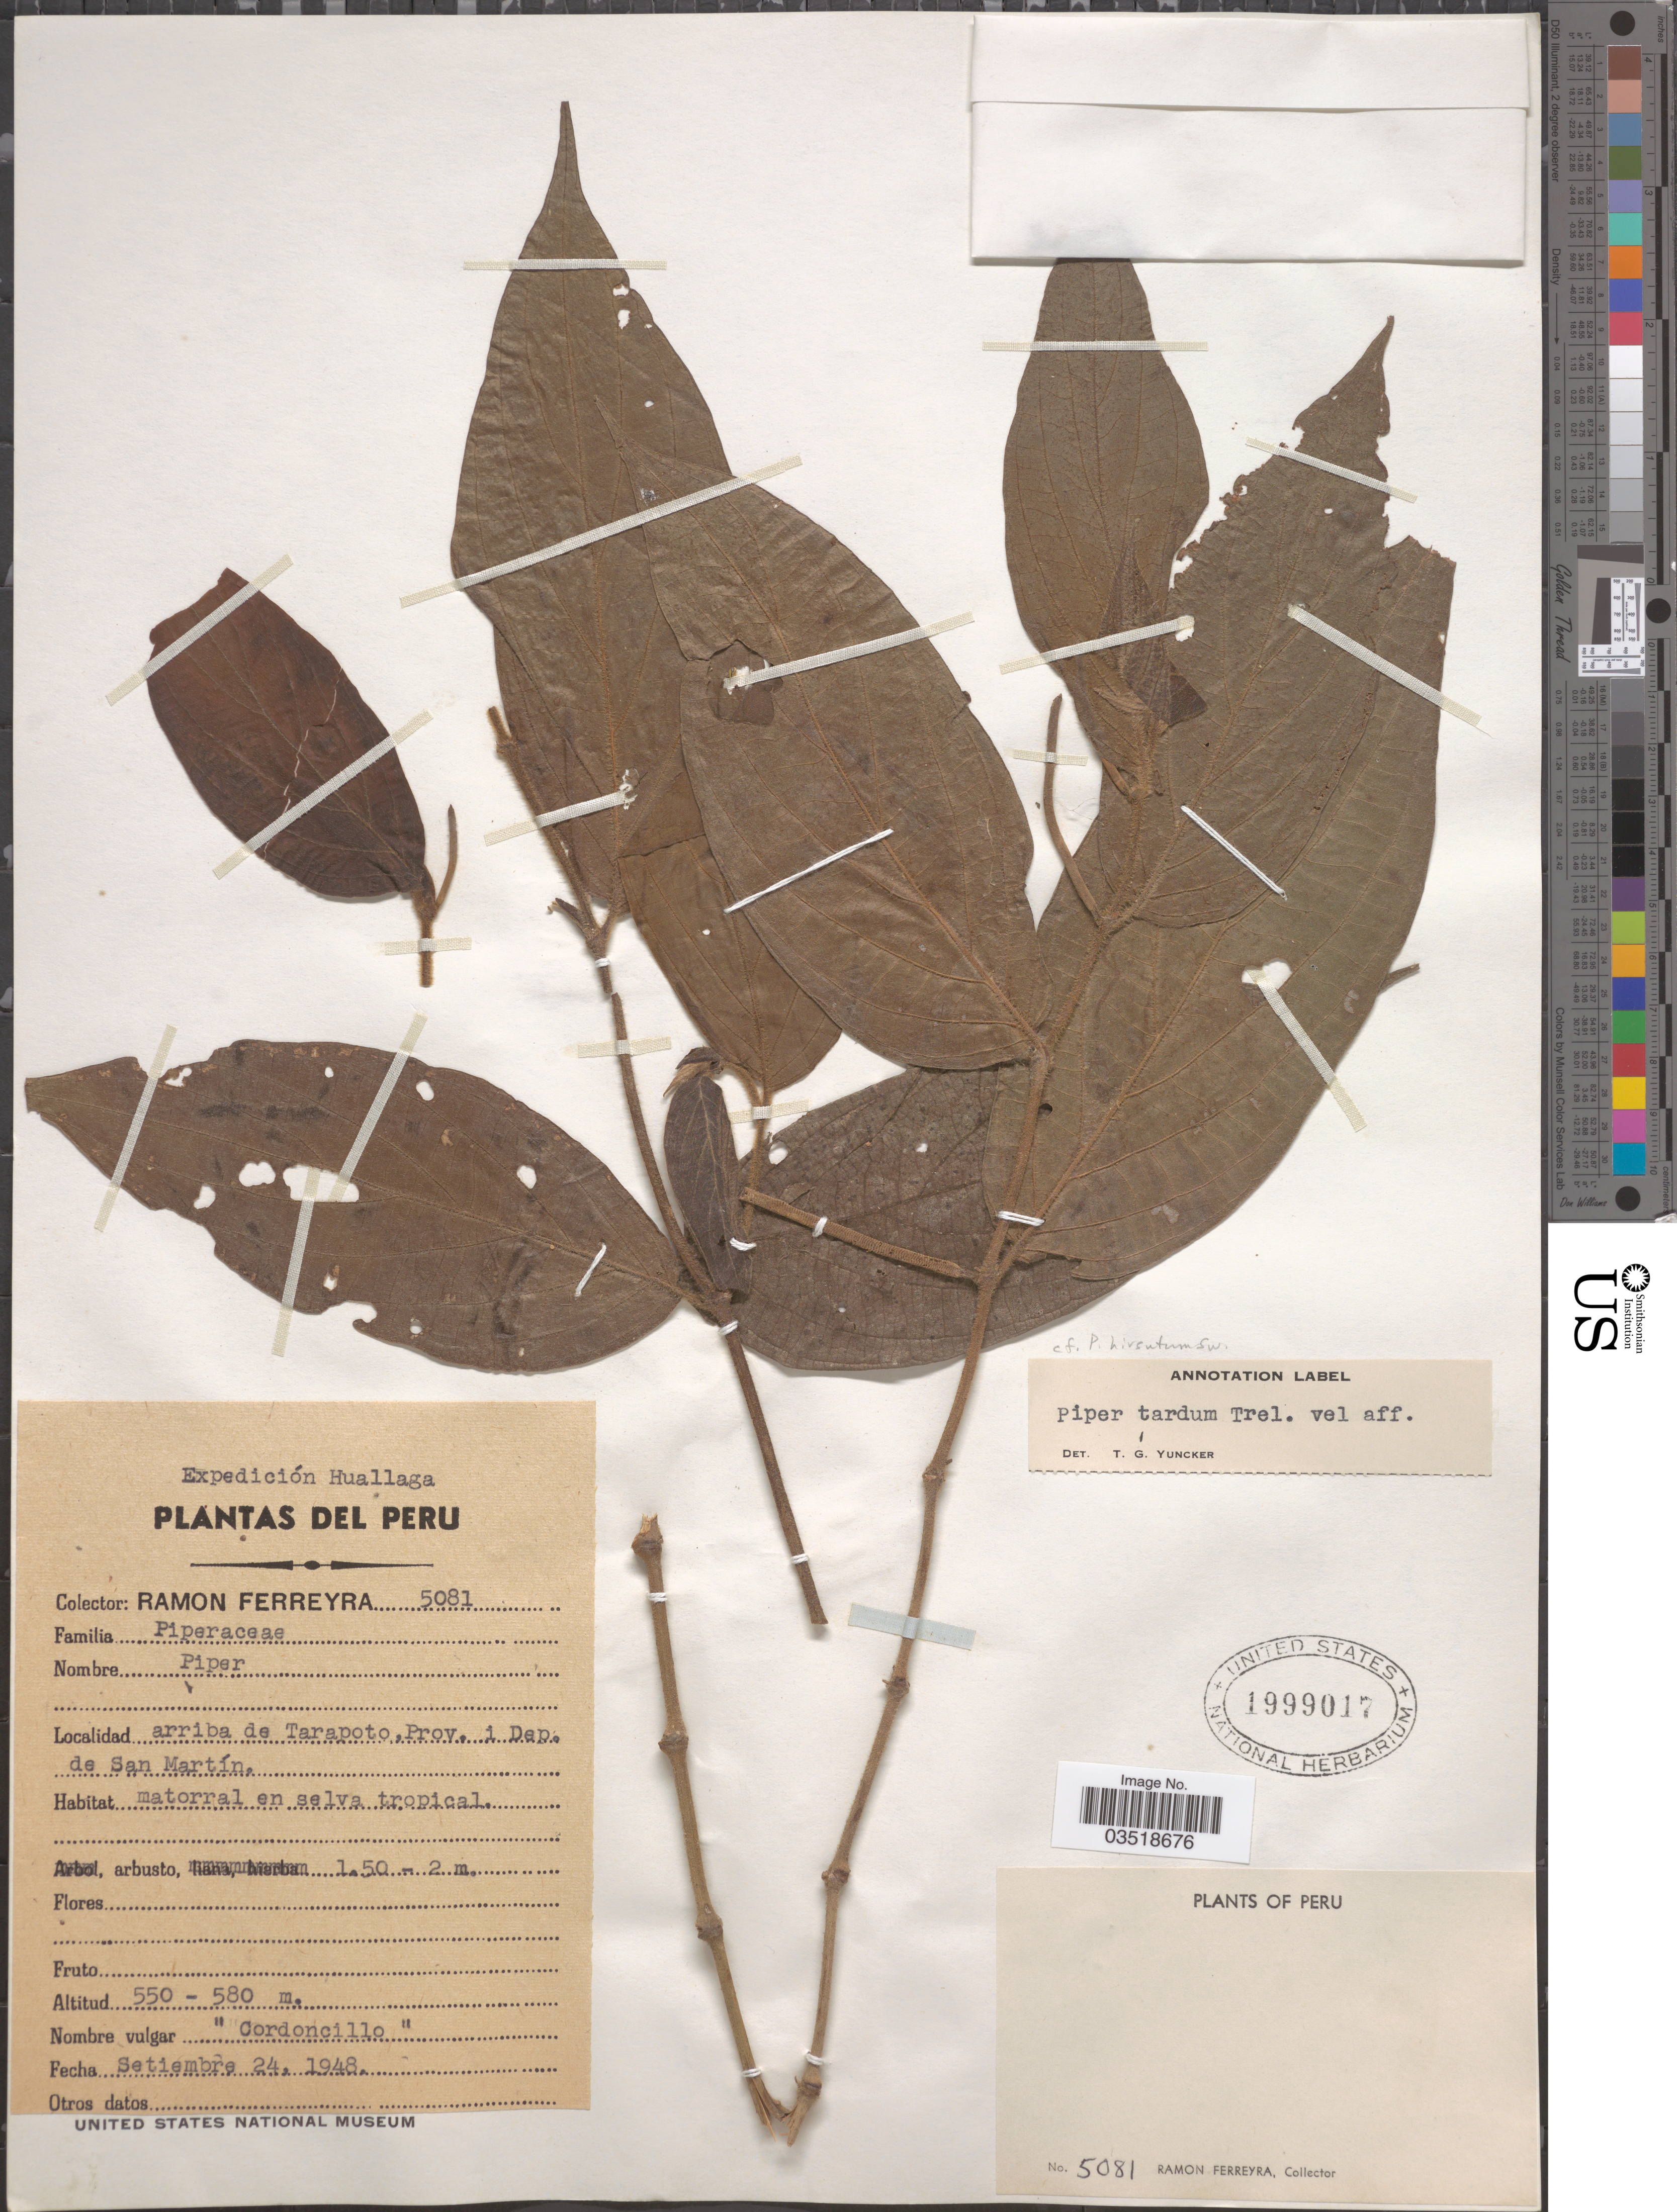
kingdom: Plantae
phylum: Tracheophyta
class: Magnoliopsida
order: Piperales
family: Piperaceae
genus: Piper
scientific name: Piper tardum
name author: Trel. in J.F. Macbr.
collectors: R. A. Ferreyra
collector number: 5081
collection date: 1948-09-24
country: Peru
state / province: San Martín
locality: Arriba de Tarapoto, Prov. i Dep. de San Martín.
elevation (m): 550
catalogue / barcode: US 1999017